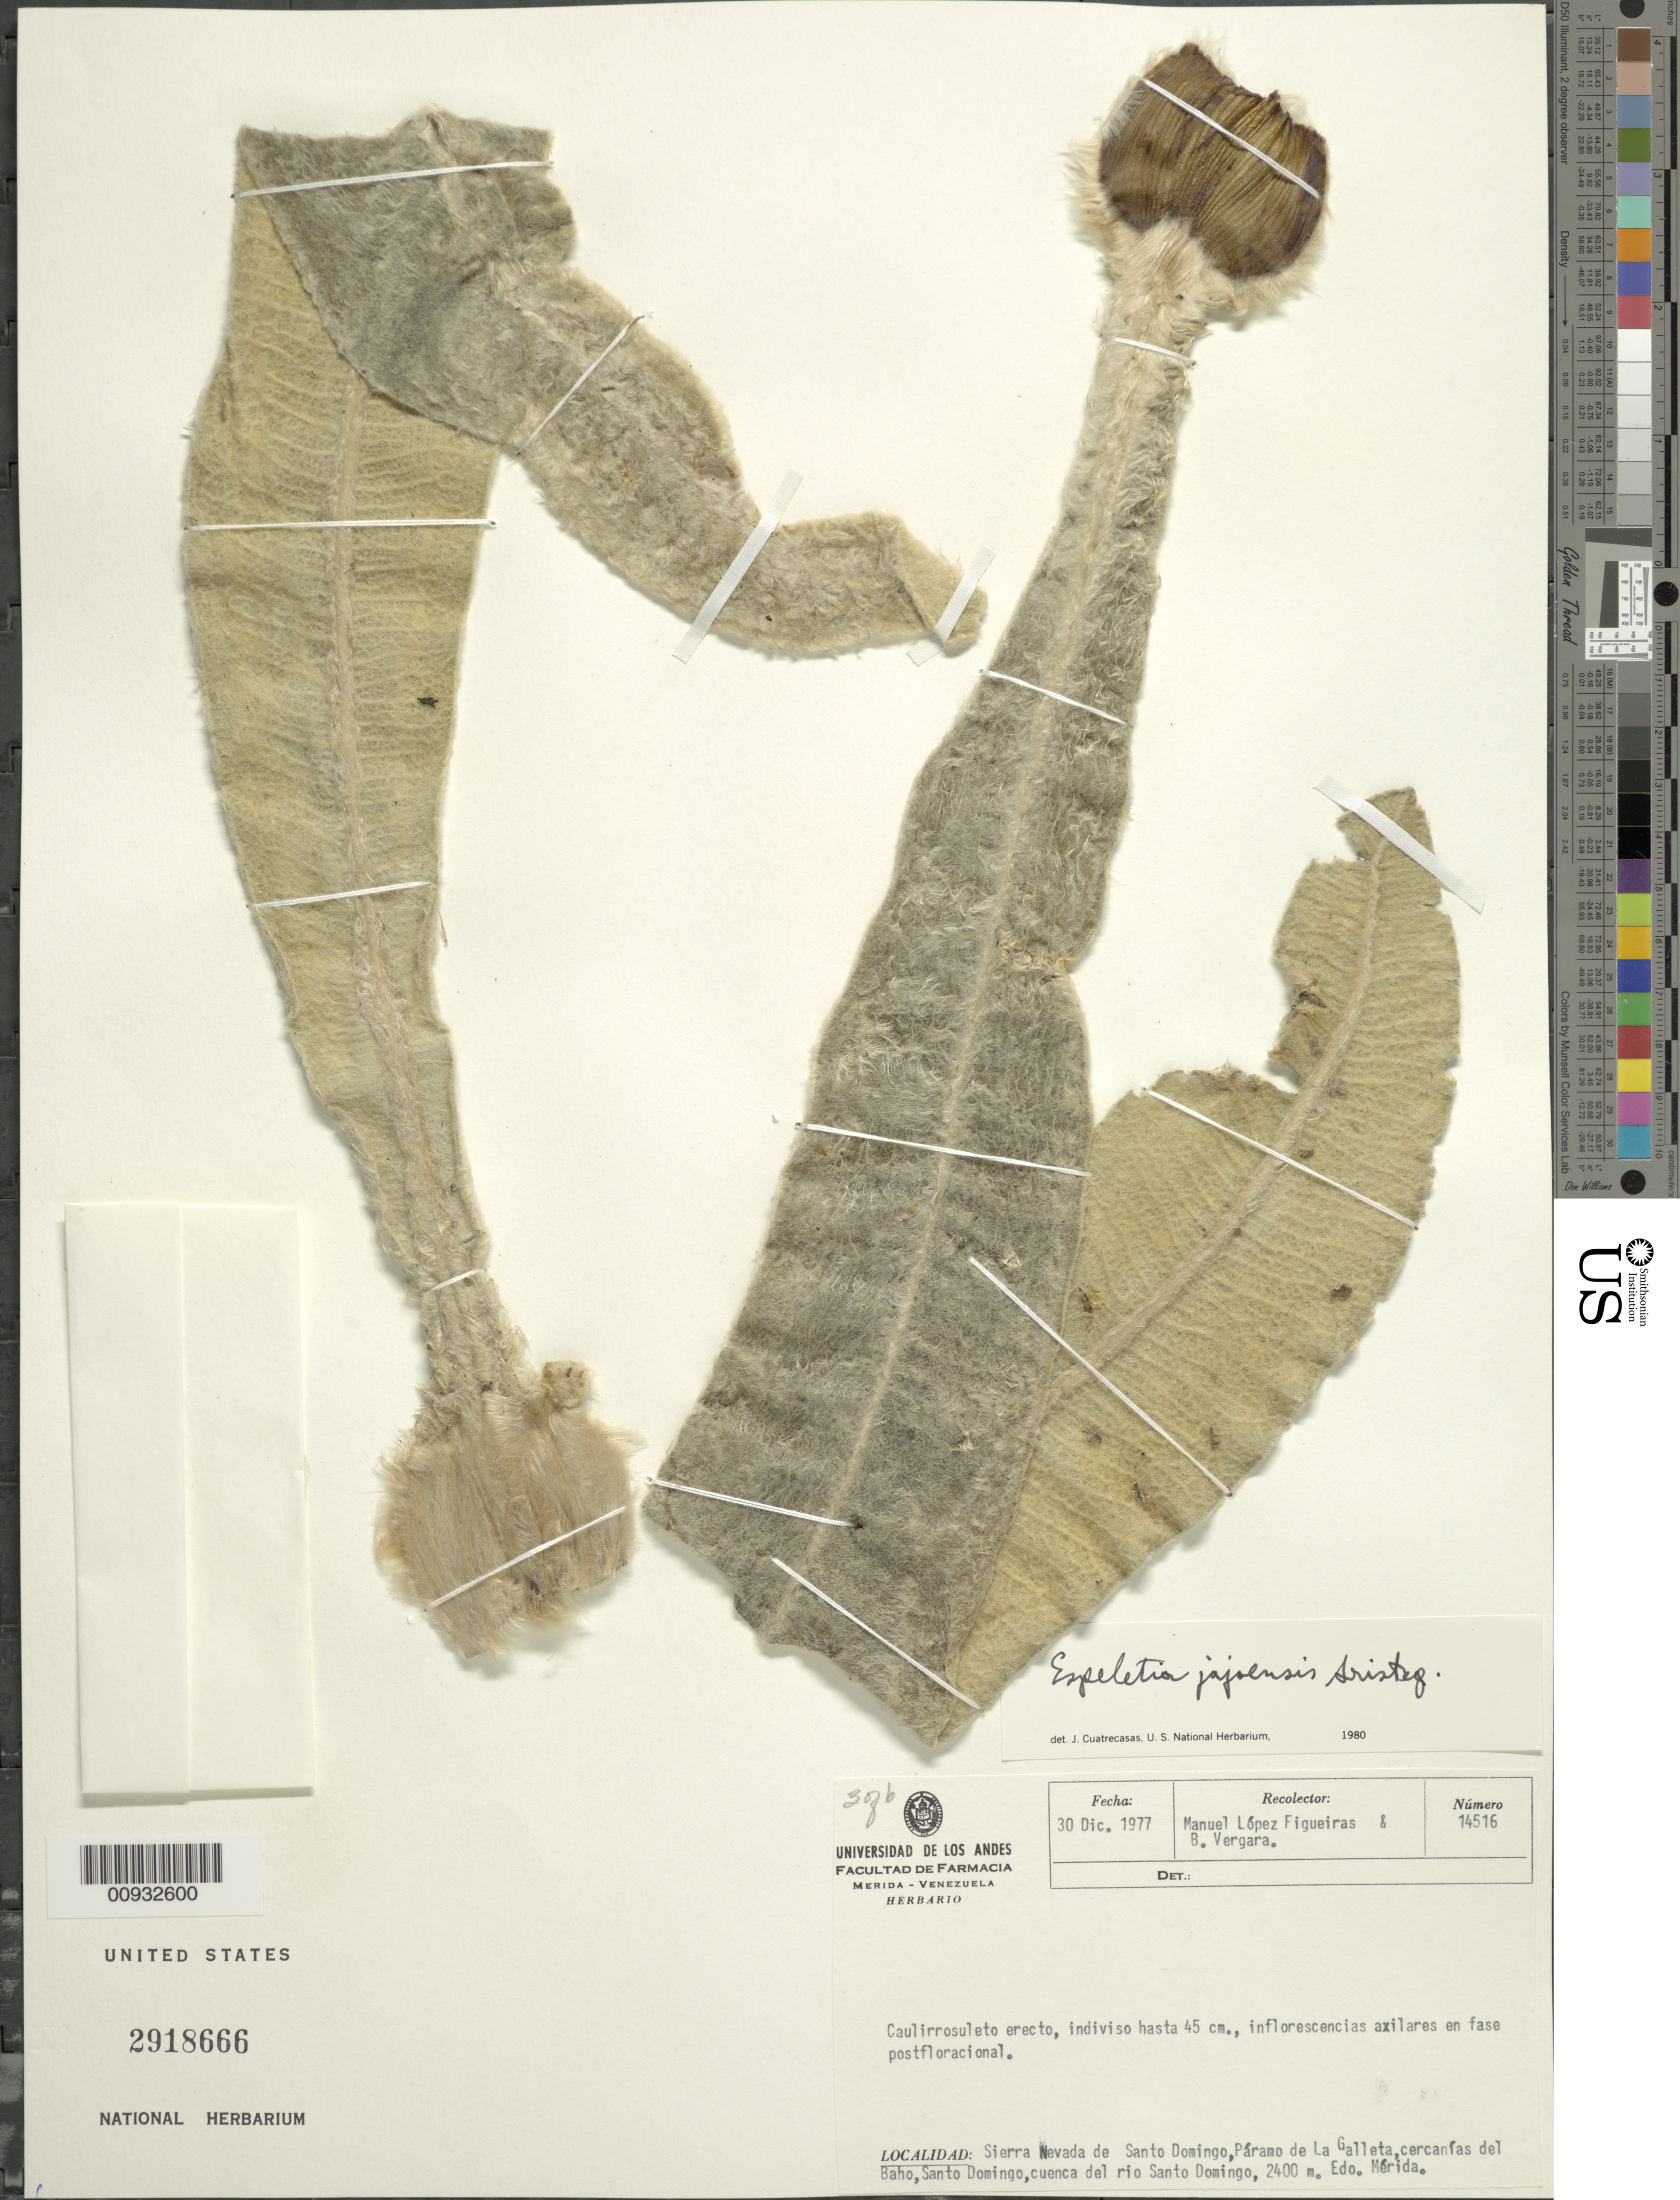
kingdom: Plantae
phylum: Tracheophyta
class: Magnoliopsida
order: Asterales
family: Asteraceae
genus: Espeletia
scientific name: Espeletia jajoensis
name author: Aristeg.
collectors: M. López Figueiras & B. Vergara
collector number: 14516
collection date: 1977-12-30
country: Venezuela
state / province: Mérida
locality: Sierra Nevada de Santo Domingo, Paramo de La Galleta, cercania del Baho, Santo Domingo, cuenca del rio de Santo Domingo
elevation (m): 2400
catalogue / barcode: US 2918666